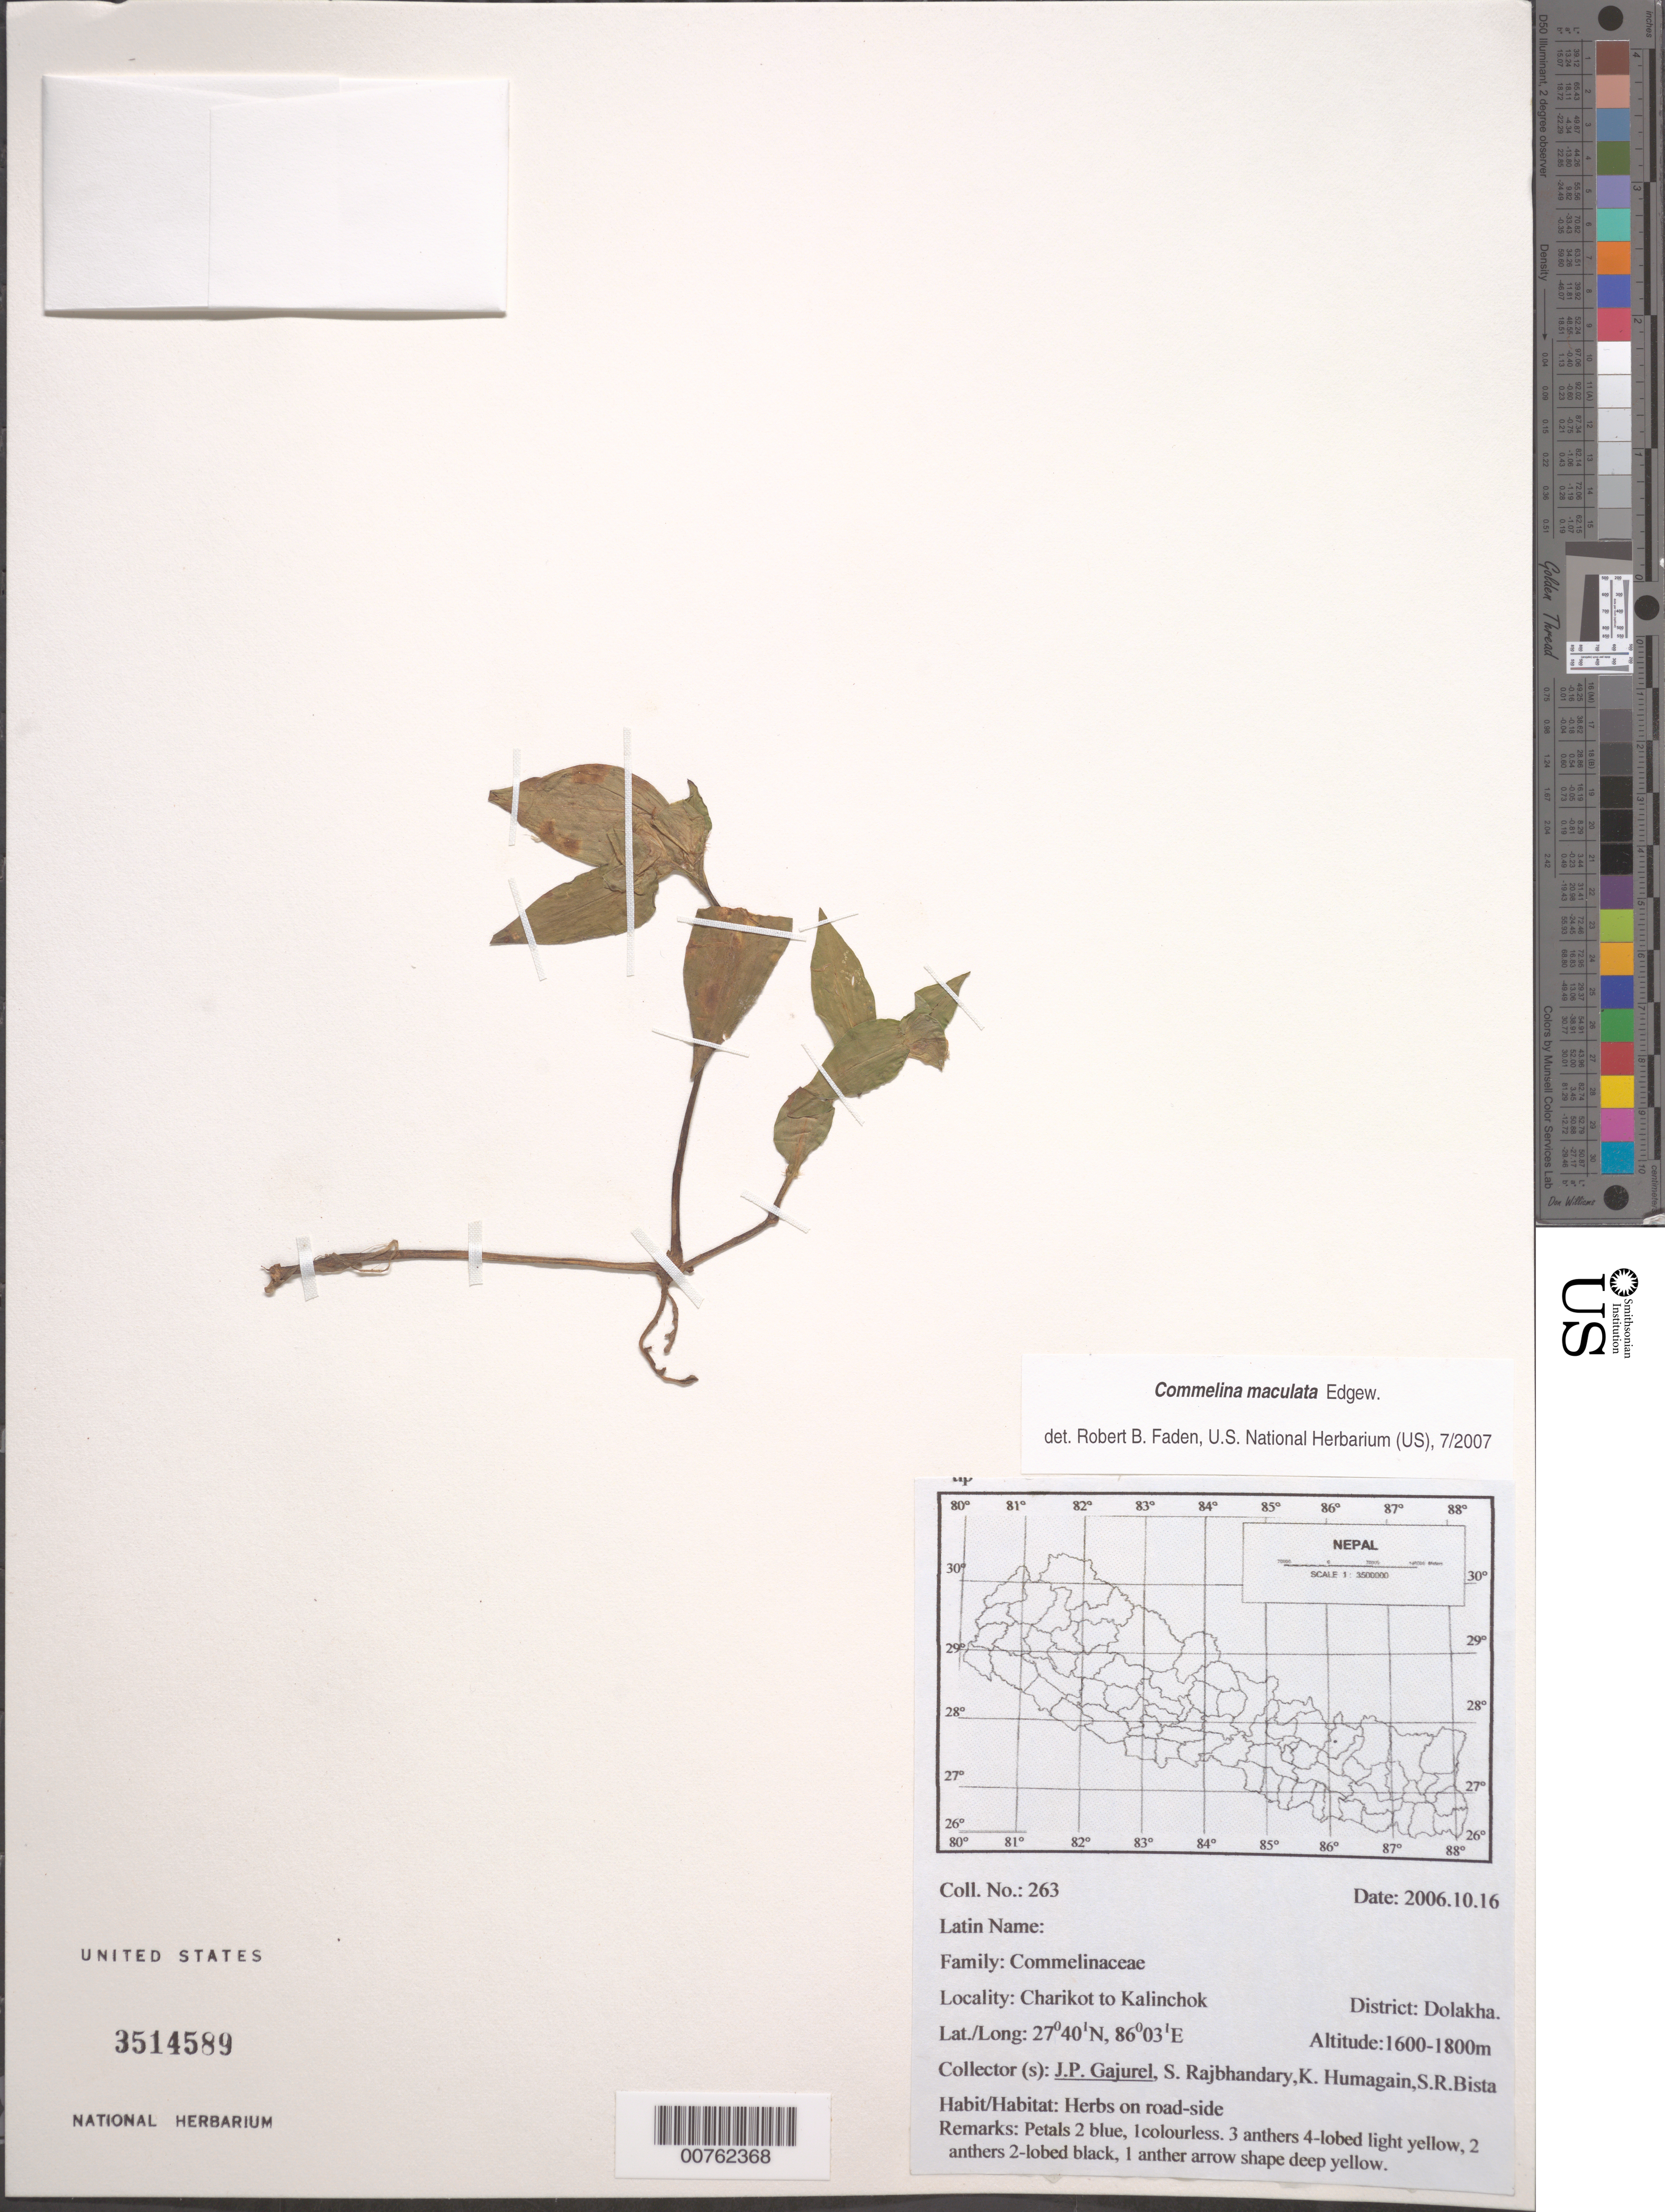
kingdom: Plantae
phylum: Tracheophyta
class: Liliopsida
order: Commelinales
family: Commelinaceae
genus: Commelina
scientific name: Commelina maculata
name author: Edgew.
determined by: Faden, Robert B., (US), Smithsonian Institution - National Museum of Natural History (UNITED STATES)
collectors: J. Gajurel, S. Rajbhandary, K. Humagain & S. Bista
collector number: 263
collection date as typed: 16 Oct 2006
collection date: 2006-10-16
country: Nepal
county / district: Dolakha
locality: Charikot to Kalinchok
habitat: Herbs on road-side.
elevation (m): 1600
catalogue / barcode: US 3514589